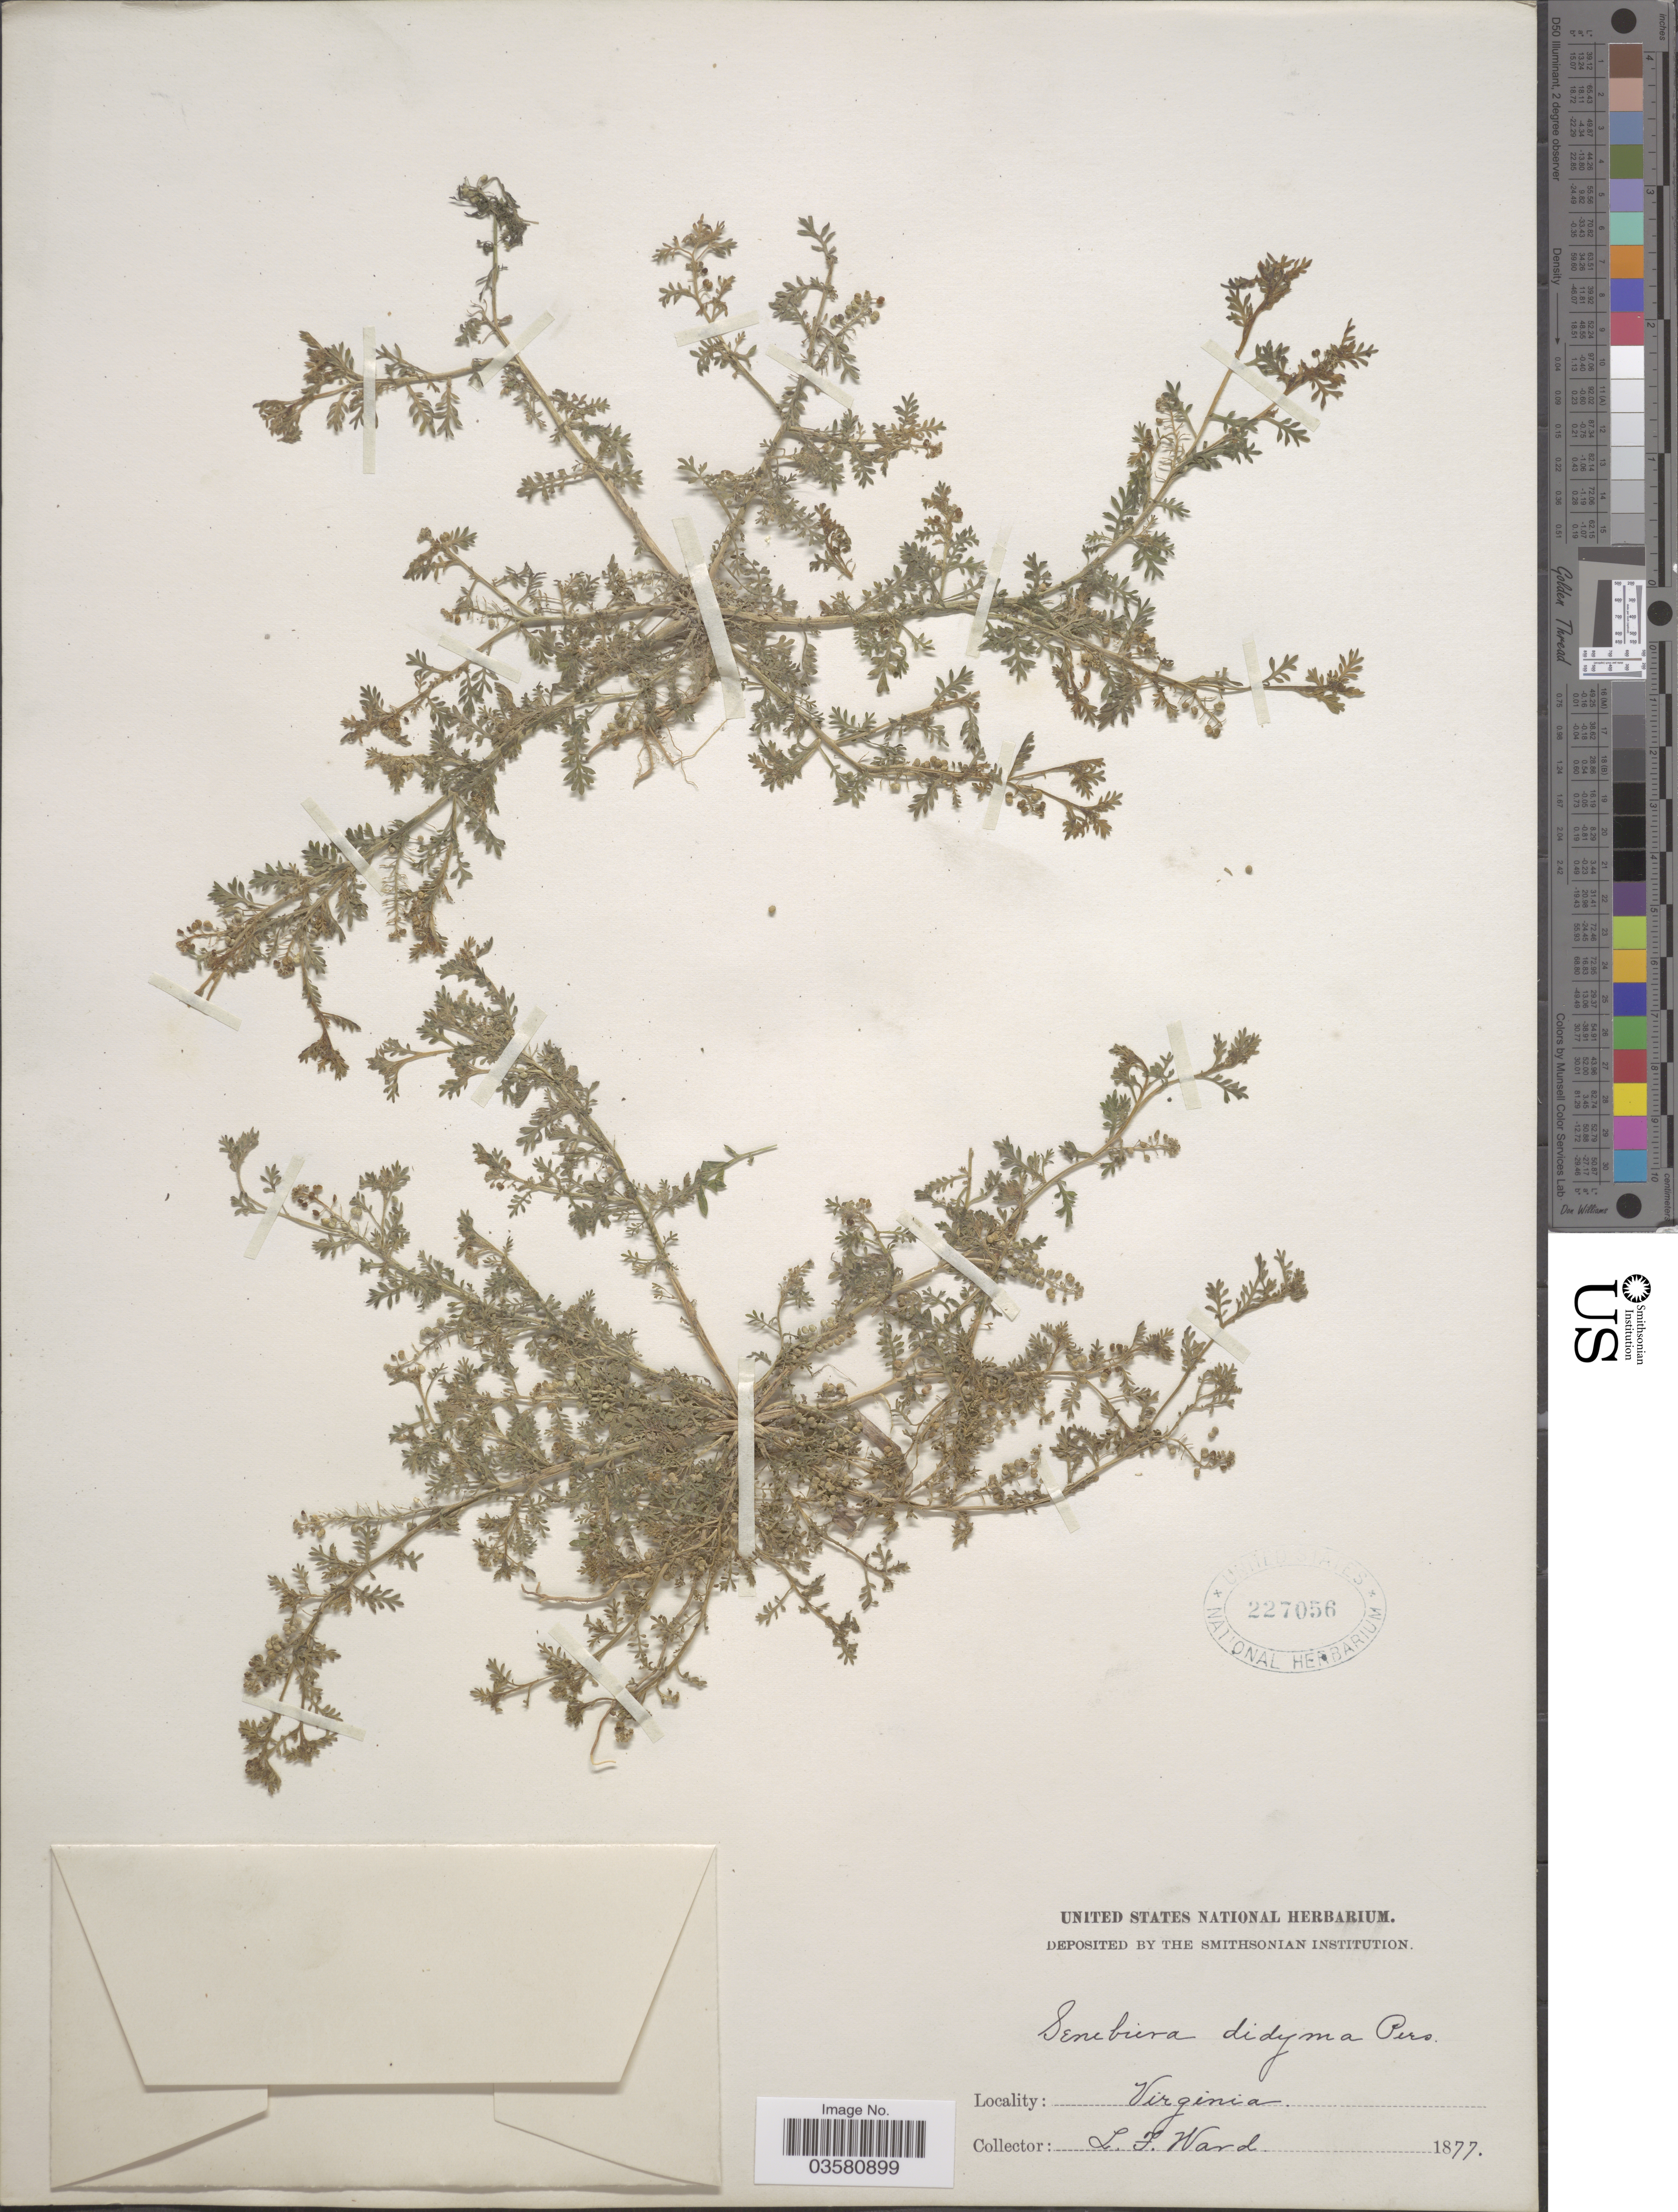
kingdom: Plantae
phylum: Tracheophyta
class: Magnoliopsida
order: Brassicales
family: Brassicaceae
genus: Lepidium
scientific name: Lepidium didymum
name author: L.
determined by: Strong, M. T., (US), Smithsonian Institution - National Museum of Natural History (UNITED STATES)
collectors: L. Ward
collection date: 1877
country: United States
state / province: Virginia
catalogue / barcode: US 227056